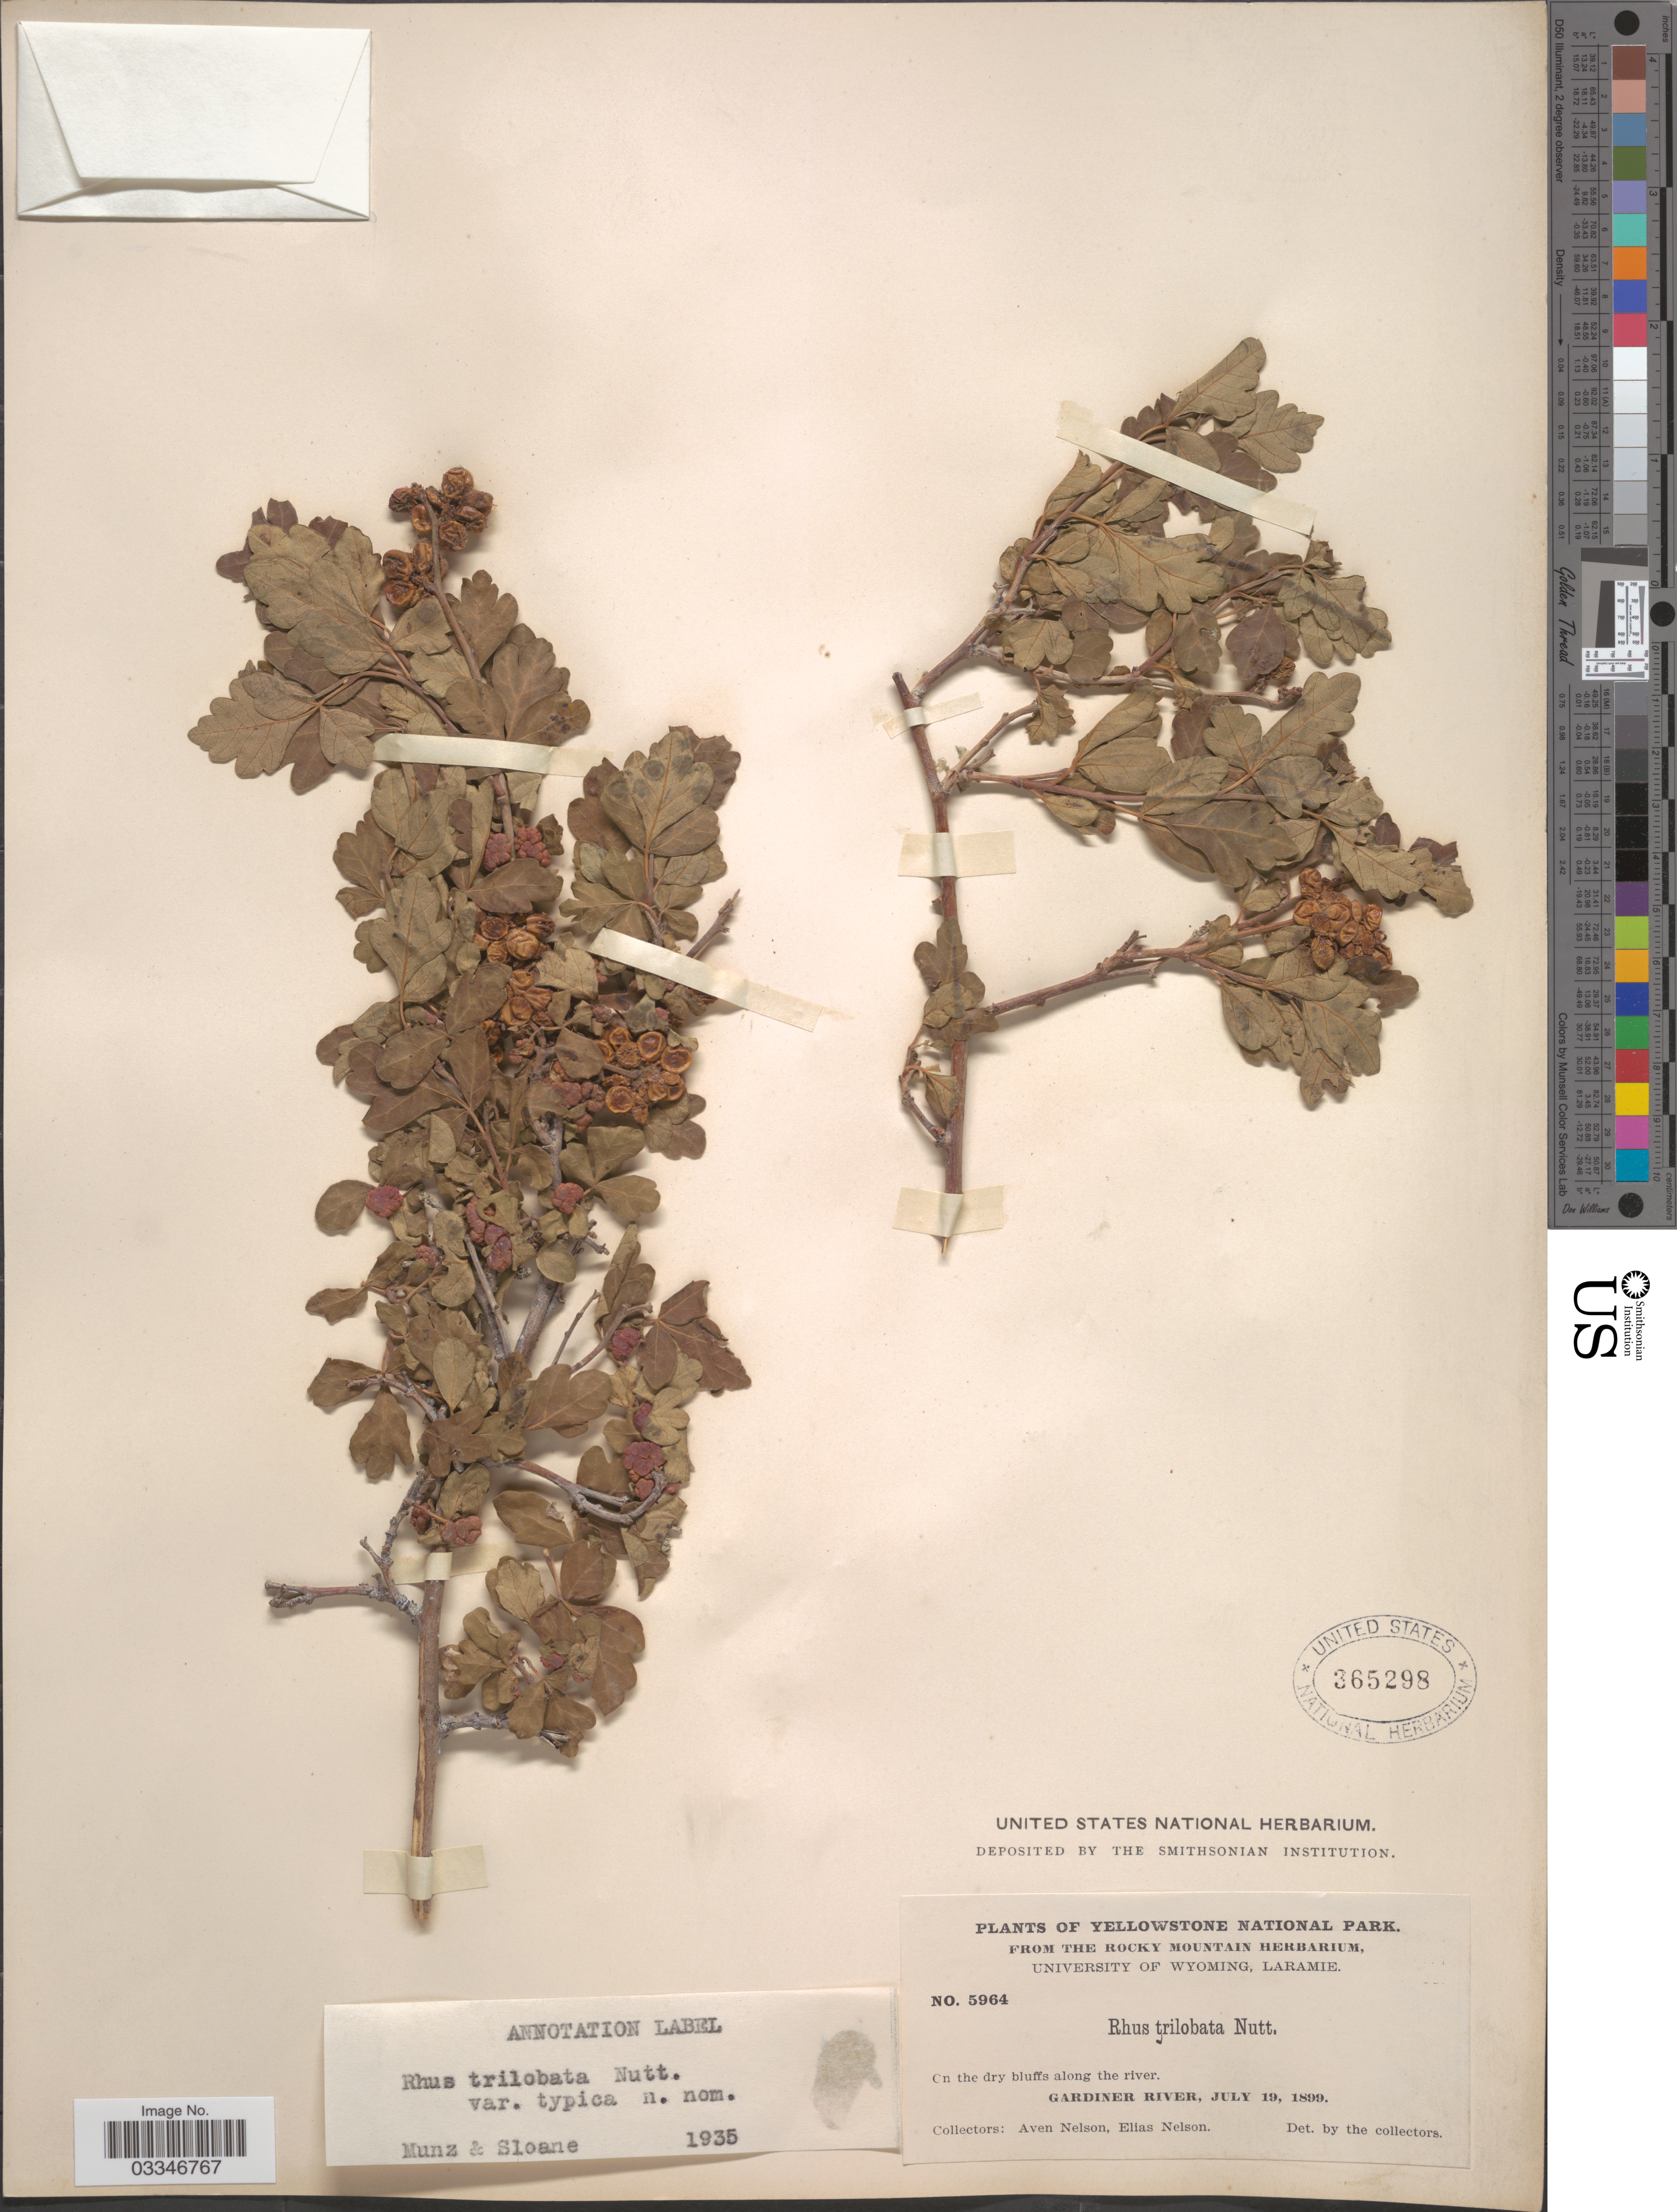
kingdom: Plantae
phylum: Tracheophyta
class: Magnoliopsida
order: Sapindales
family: Anacardiaceae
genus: Rhus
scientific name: Rhus trilobata var. typica Munz & Sloane ined.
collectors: A. Nelson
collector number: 5964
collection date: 1899-07-19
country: United States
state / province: Montana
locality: Yellowstone National Park. On the dry bluffs along the river. Gardiner River.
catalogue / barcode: US 365298